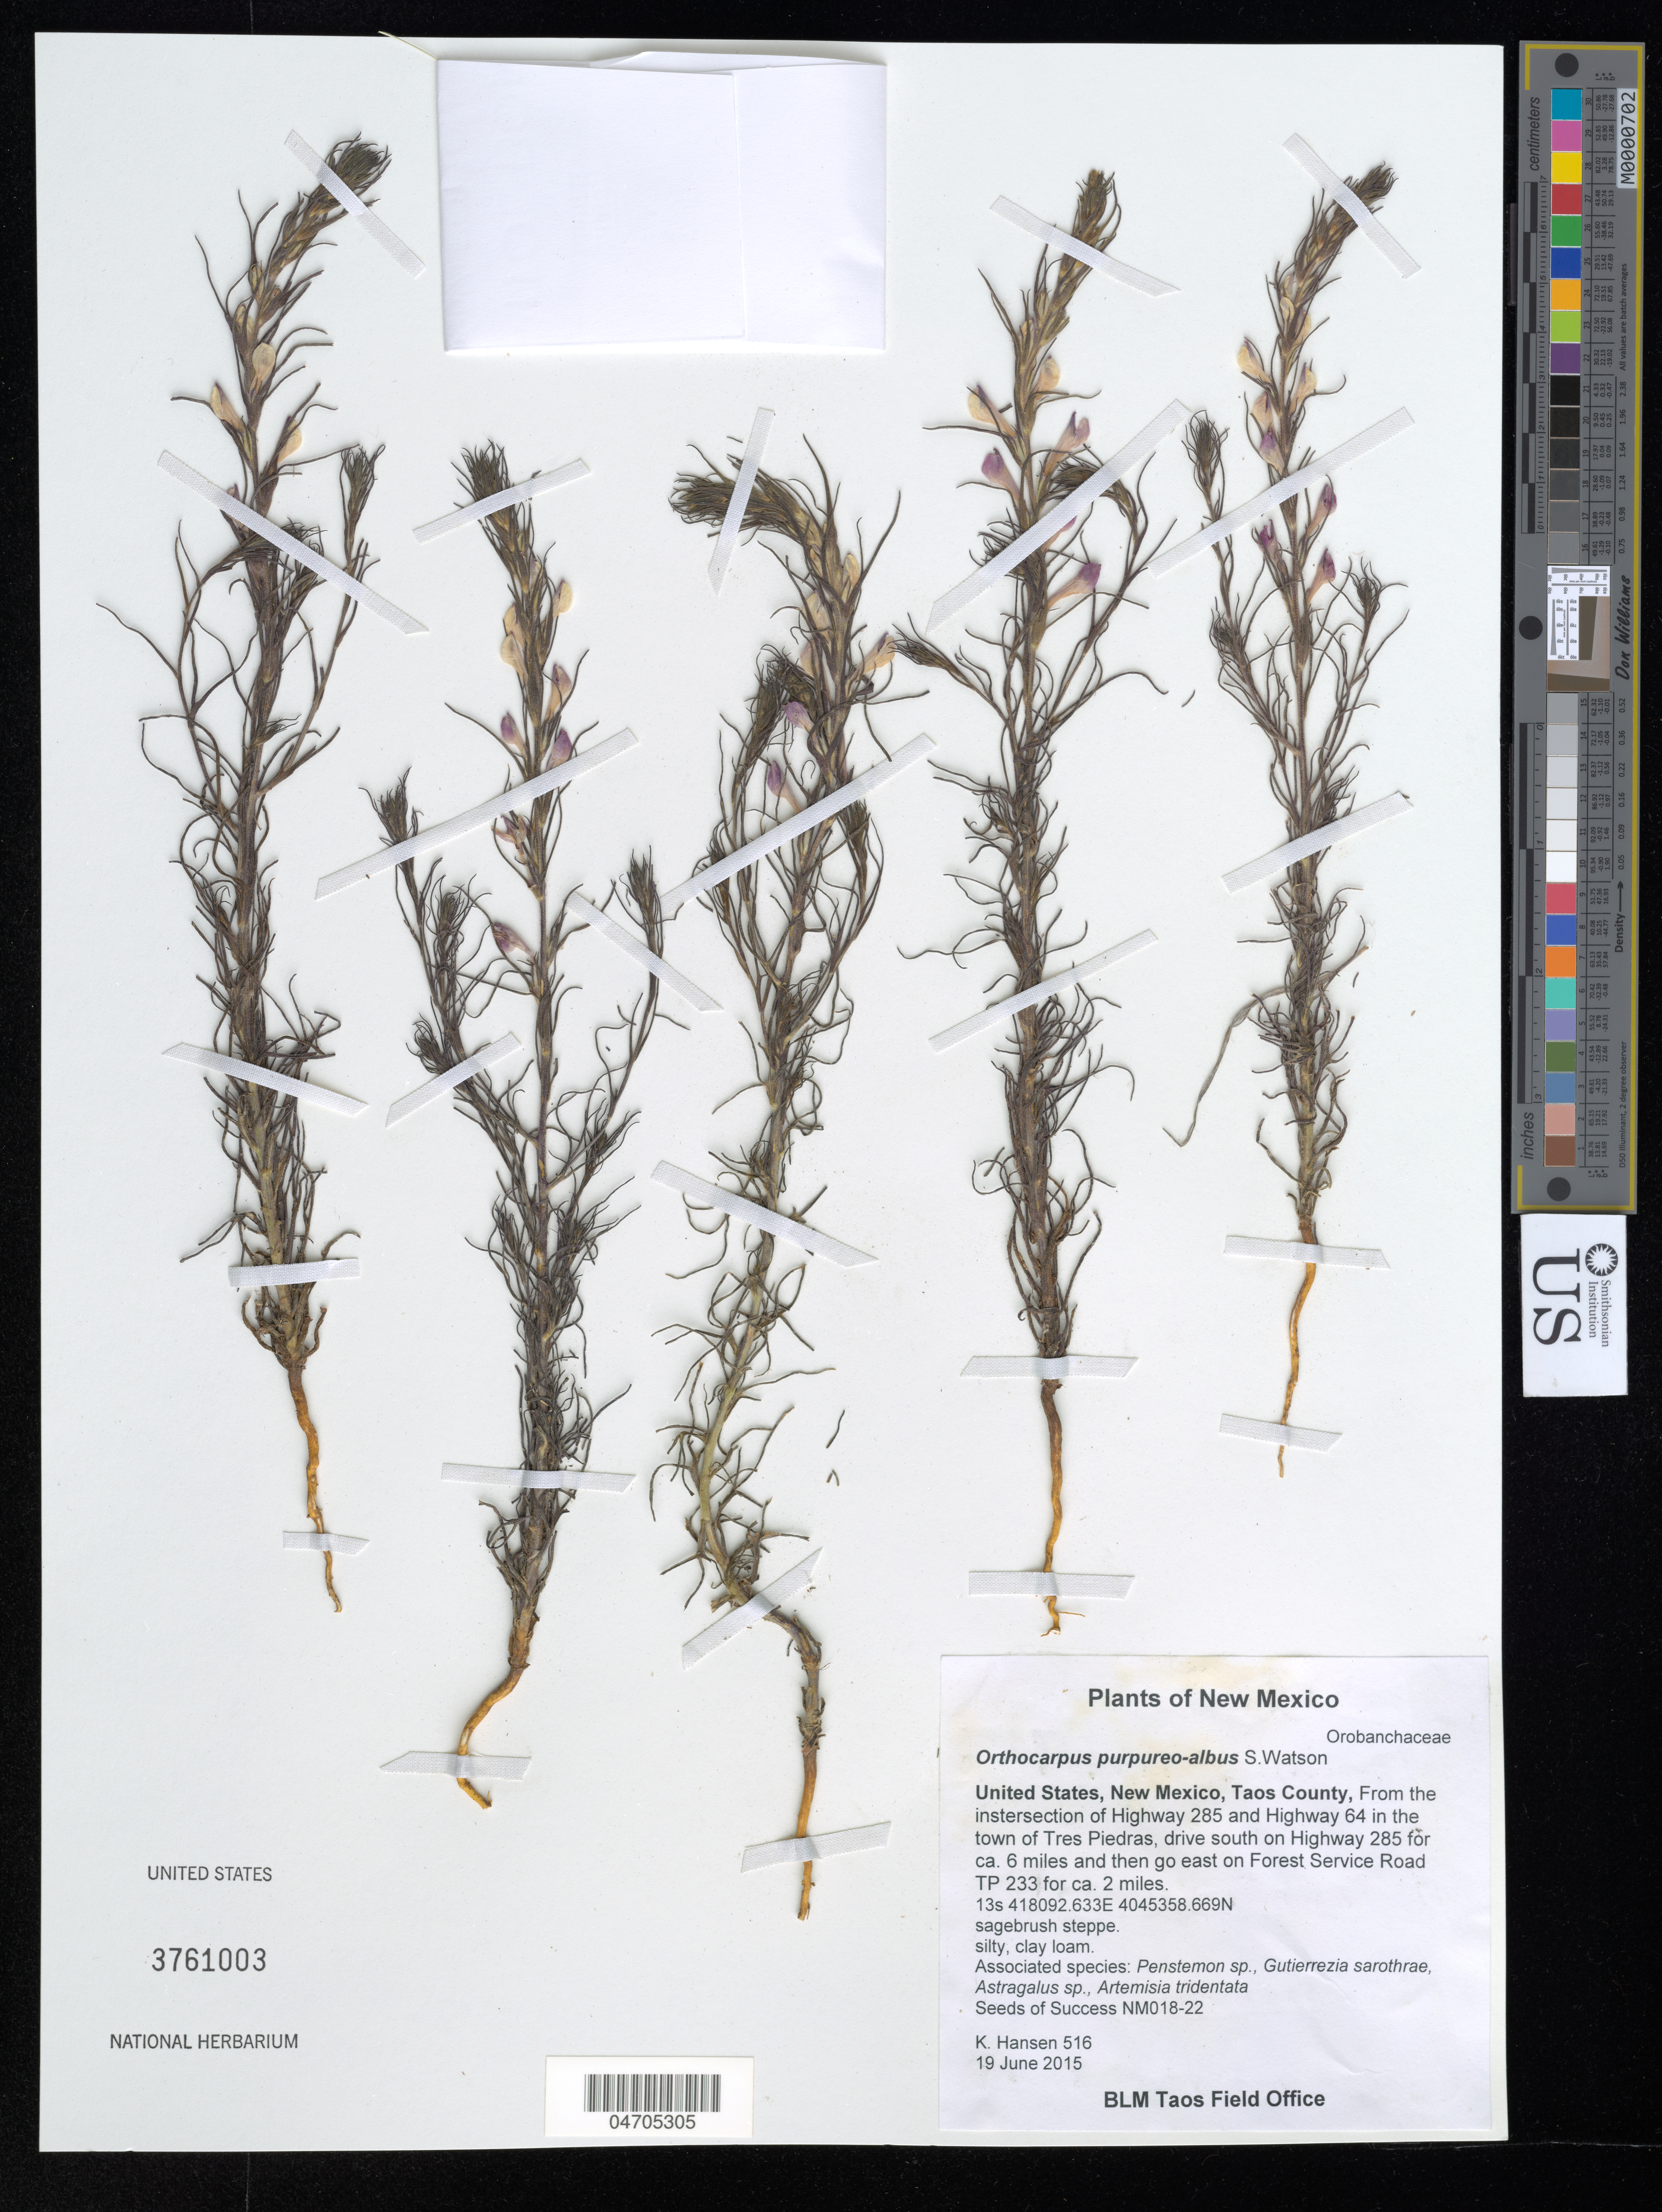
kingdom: Plantae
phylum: Tracheophyta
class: Magnoliopsida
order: Lamiales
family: Orobanchaceae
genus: Orthocarpus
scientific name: Orthocarpus purpureo-albus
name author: A. Gray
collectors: K. Hansen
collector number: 516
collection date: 2015-06-19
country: United States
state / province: New Mexico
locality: Taos County, From the instersection of Highway 285 and Highway 64 in the town of Tres Piedras, drive south on Highway 285 for ca. 6 miles and then go east on Forest Service Road TP 233 for ca. 2 miles.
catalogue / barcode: US 3761003